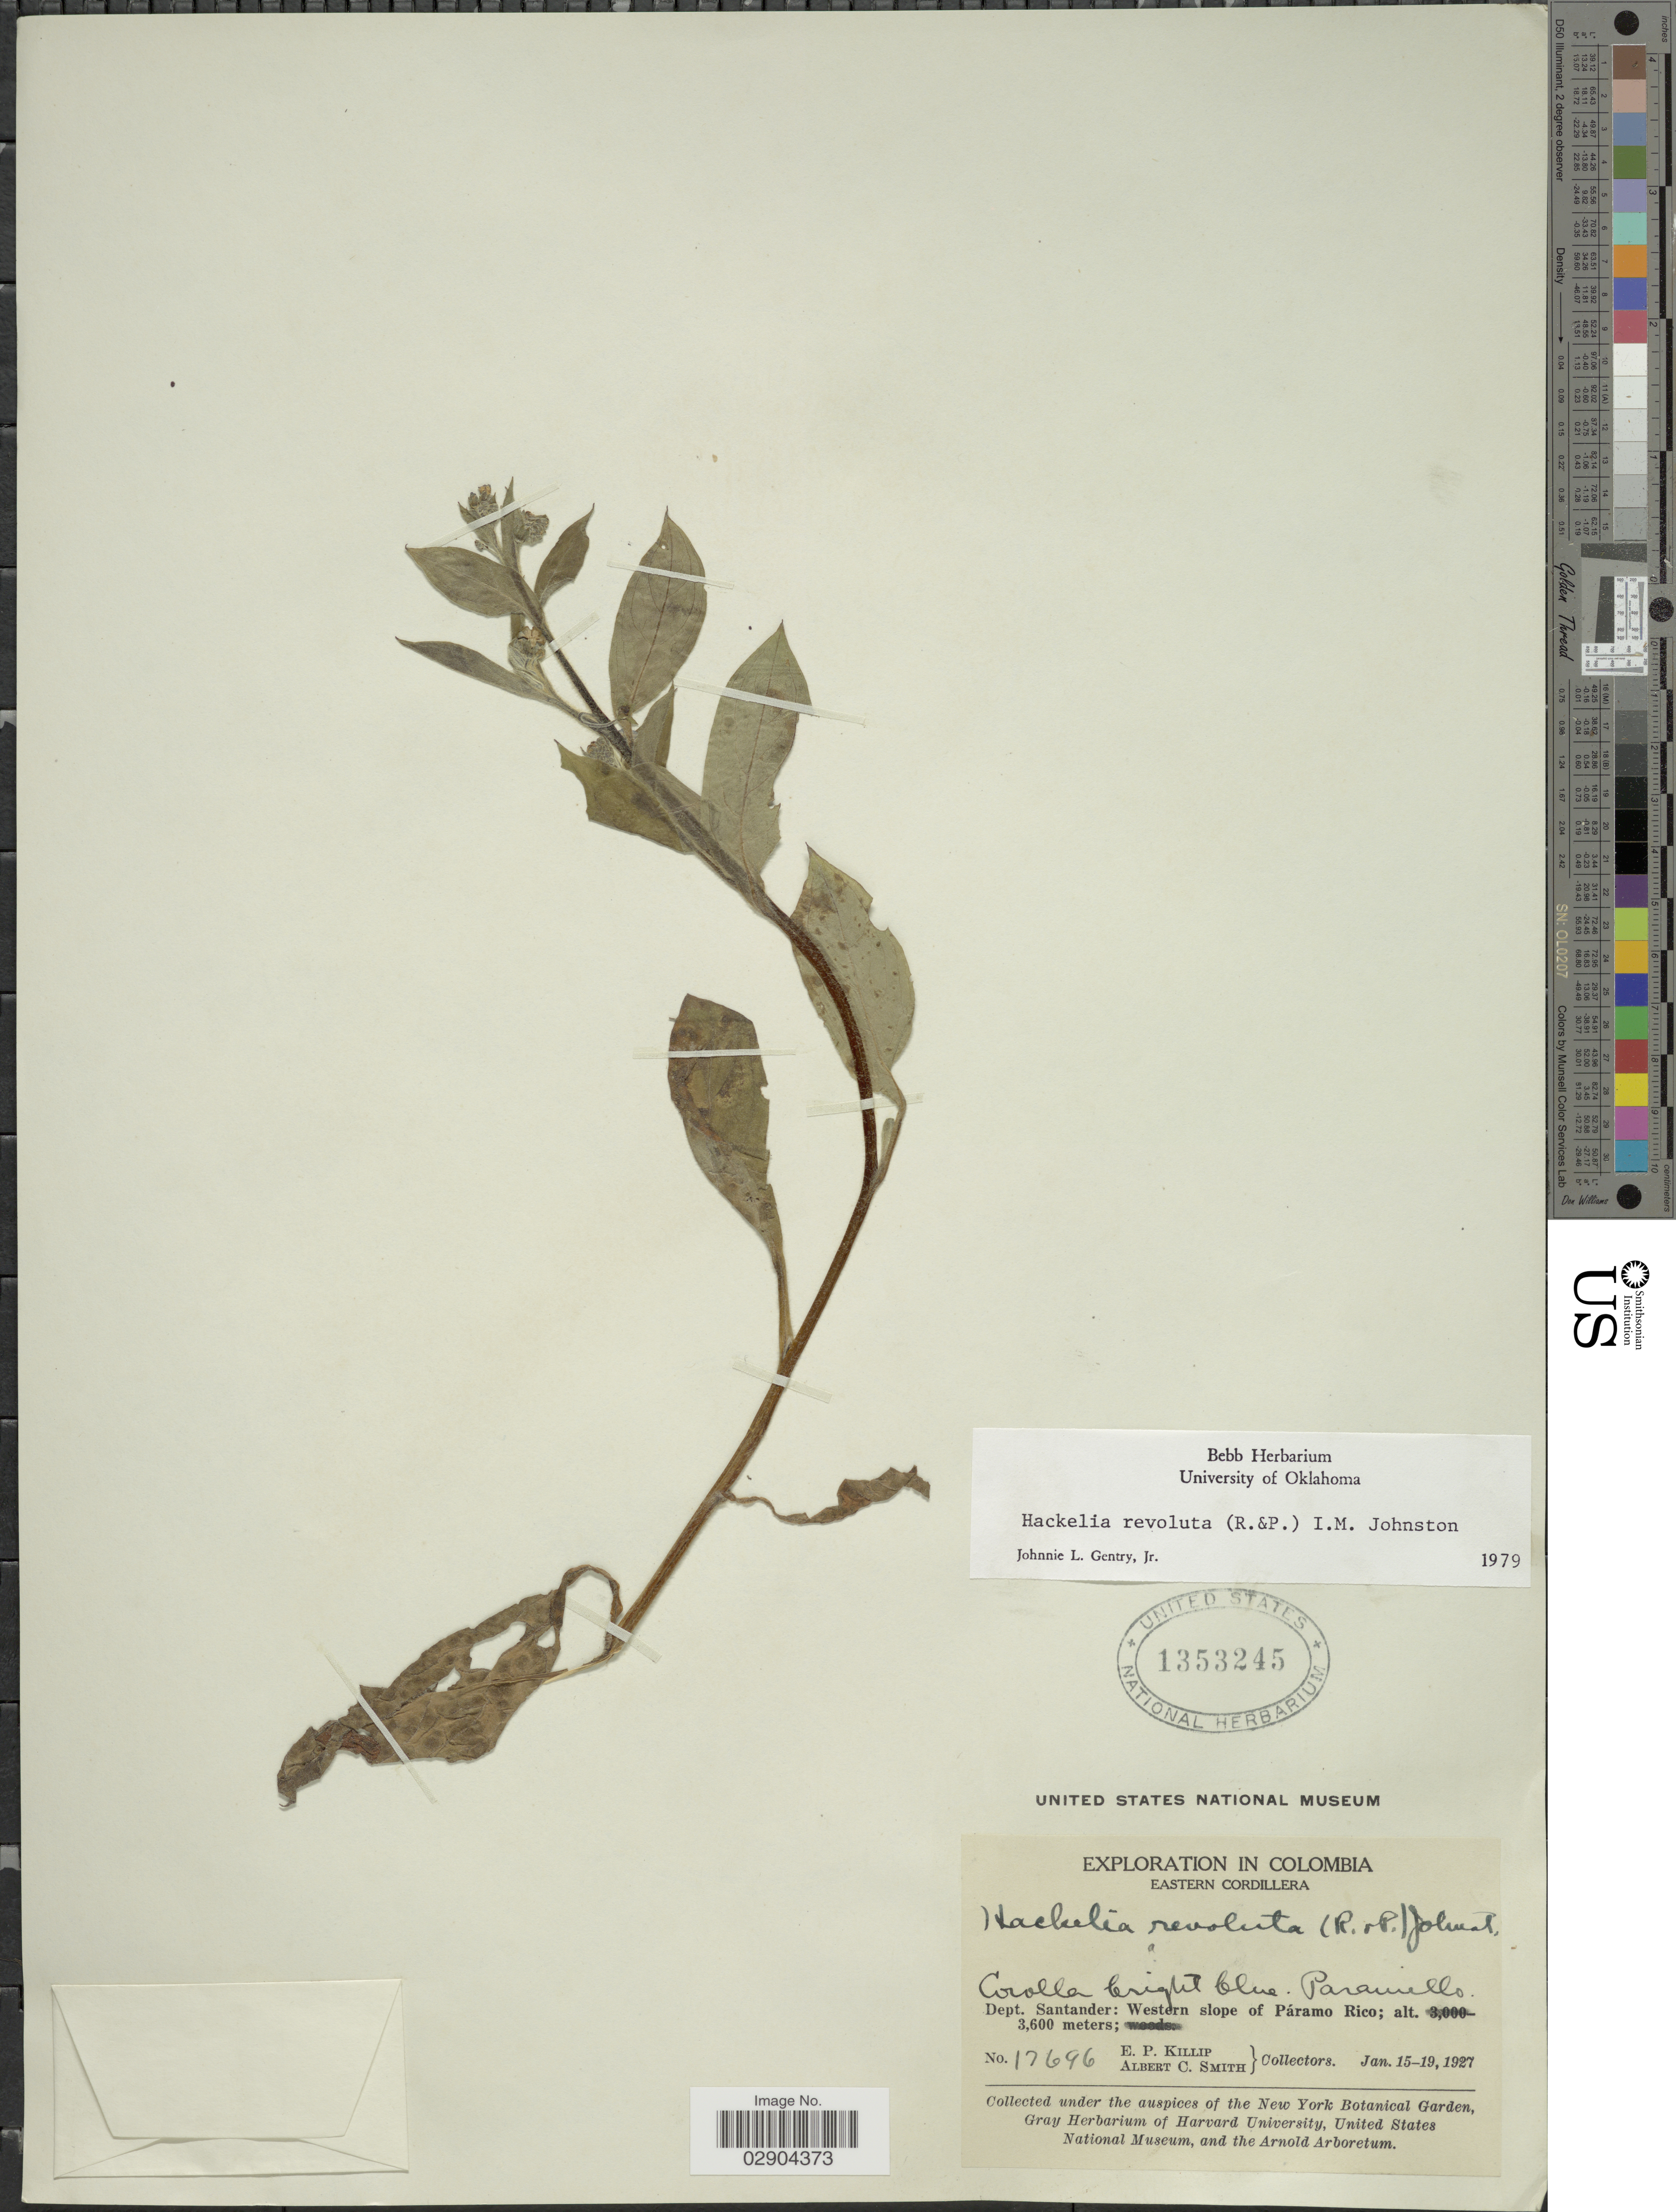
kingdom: Plantae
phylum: Tracheophyta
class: Magnoliopsida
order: Boraginales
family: Boraginaceae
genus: Hackelia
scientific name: Hackelia revoluta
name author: (Ruiz & Pav.) I.M. Johnst.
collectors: E. P. Killip & A. C. Smith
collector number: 17696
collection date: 1927-01-15/1927-01-19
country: Colombia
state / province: Santander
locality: Eastern Cordillera. Dept. Santander: Western slope of Páramo Rico.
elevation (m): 3600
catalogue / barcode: US 1353245